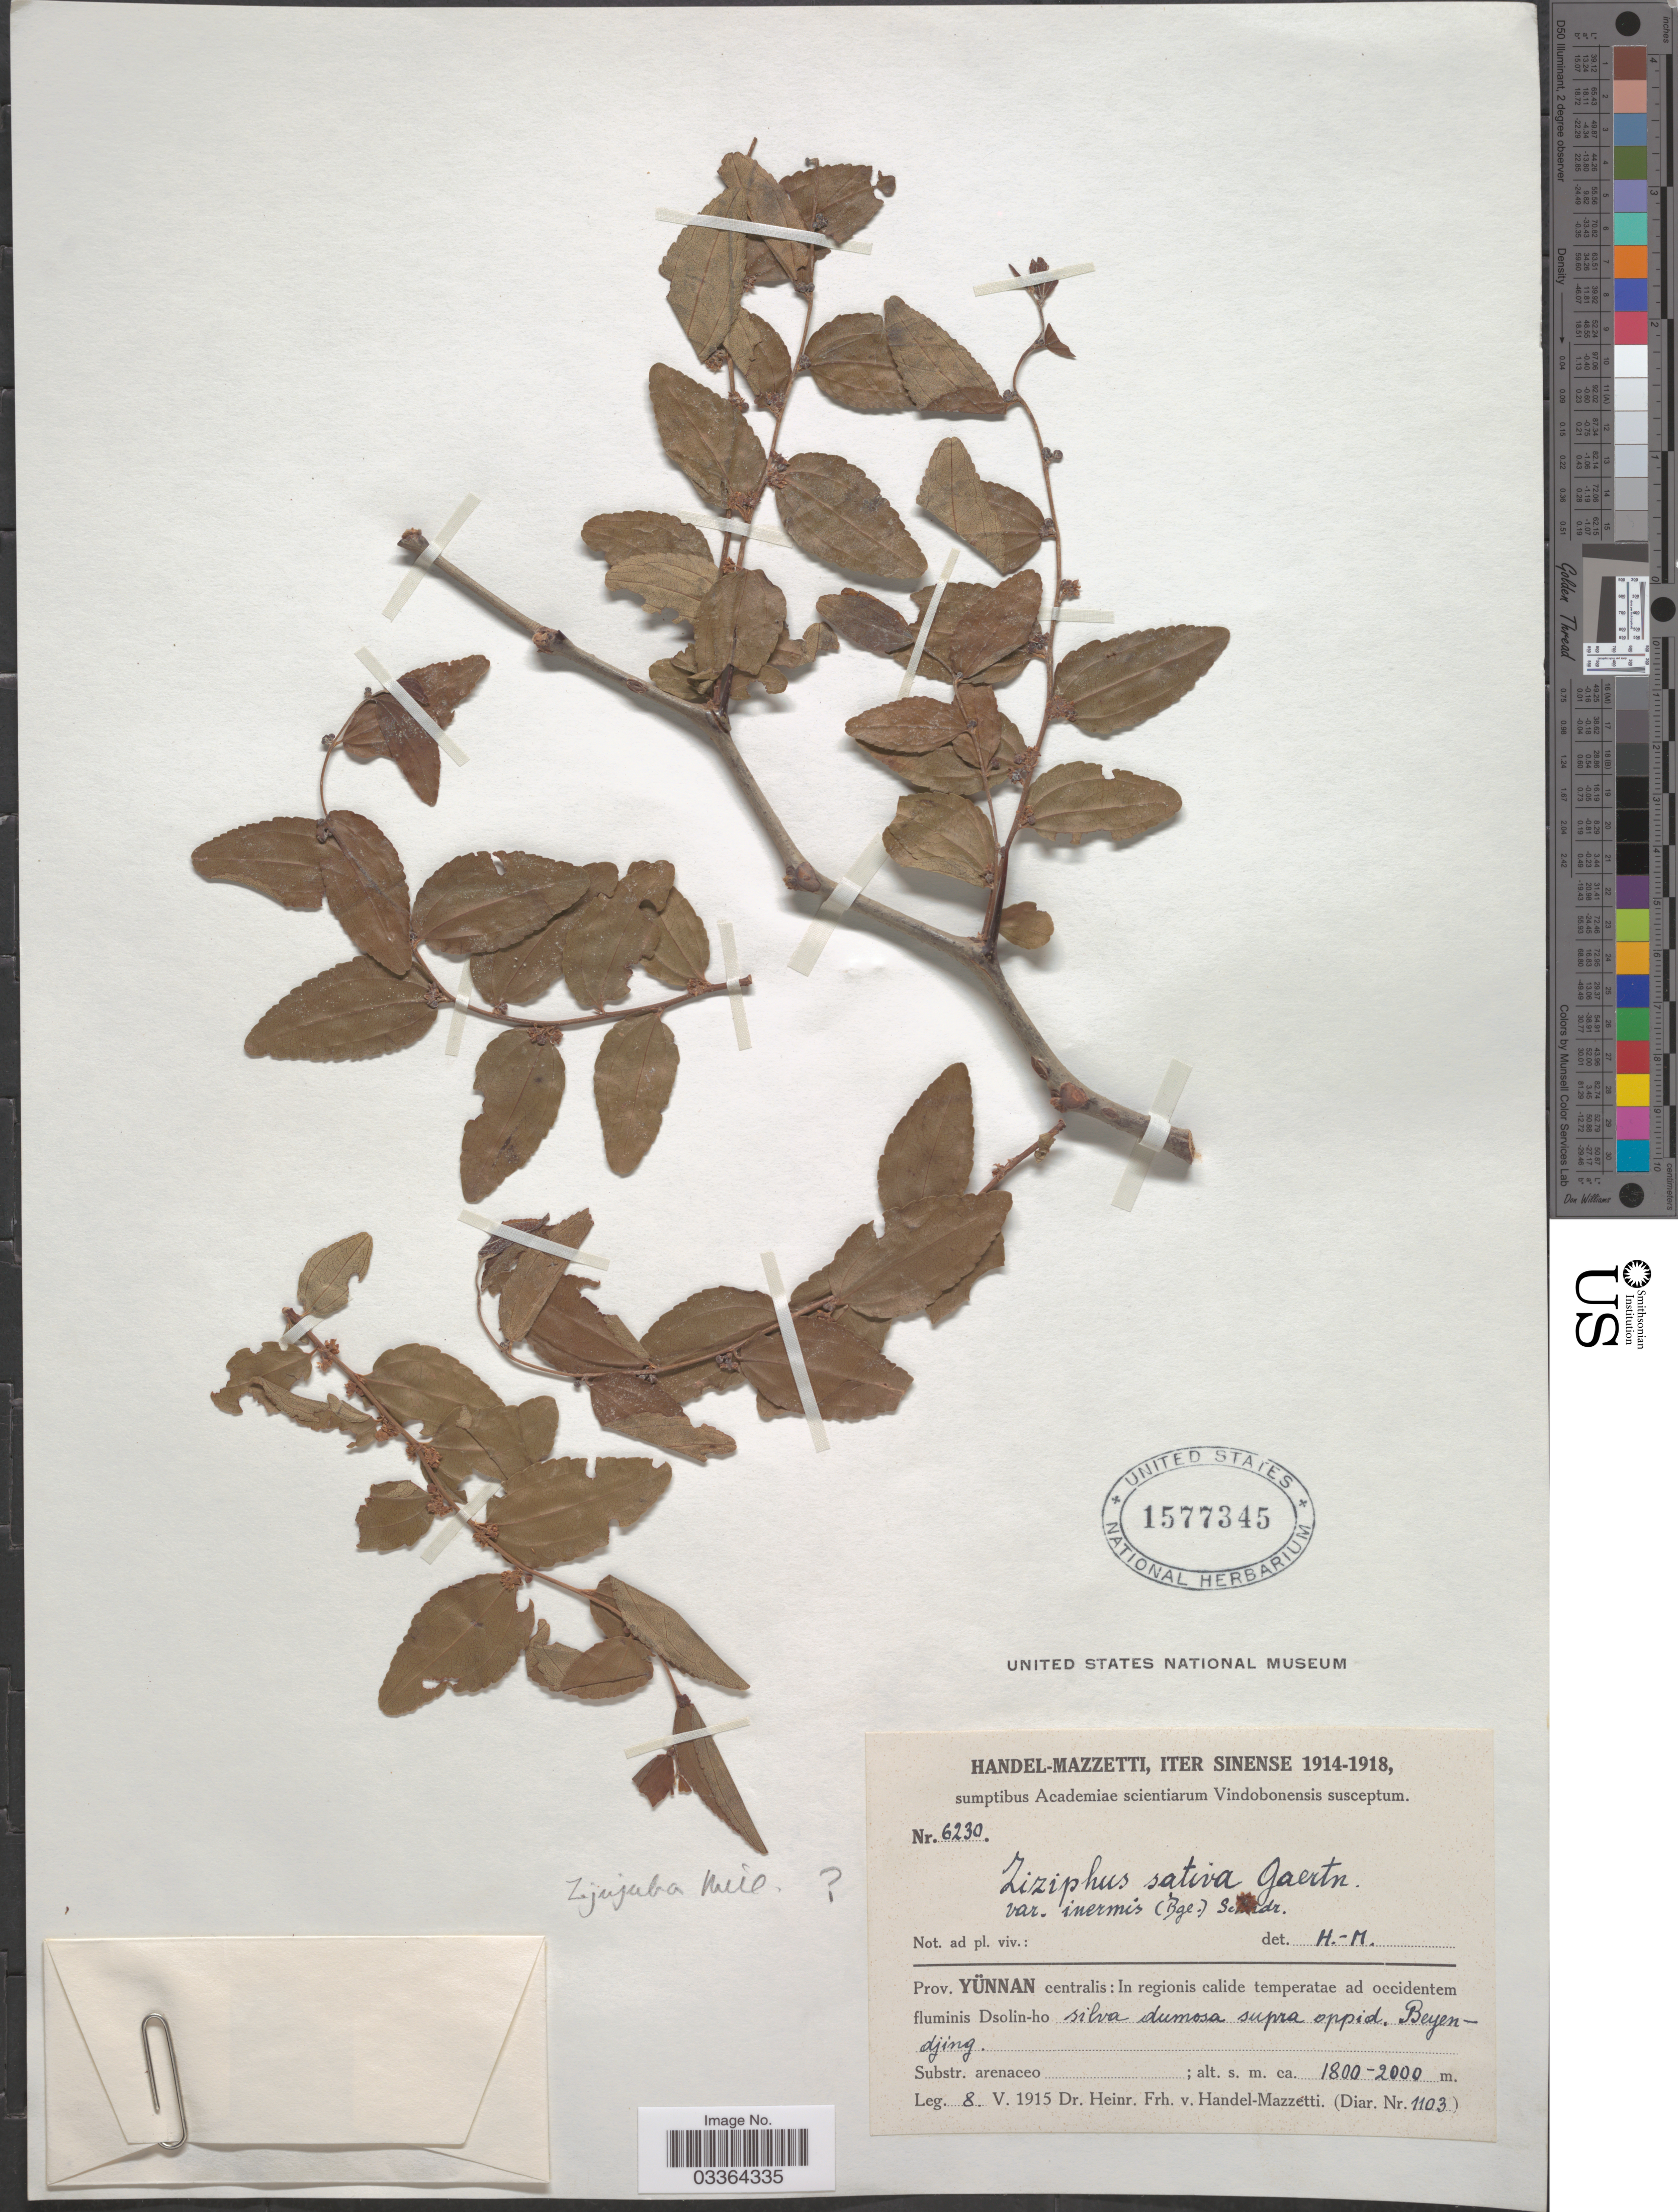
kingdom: Plantae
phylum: Tracheophyta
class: Magnoliopsida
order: Rosales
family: Rhamnaceae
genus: Ziziphus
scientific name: Ziziphus jujuba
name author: Mill.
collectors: H. Handel-Mazzetti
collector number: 6230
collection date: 1915-05-08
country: China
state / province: Yunnan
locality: Prov. Yünnan centralis: In regionis calide temperatae ad occidentem fluminis Dsolin-ho silva dumosa supra oppid. Beyen-djing.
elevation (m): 1800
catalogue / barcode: US 1577345